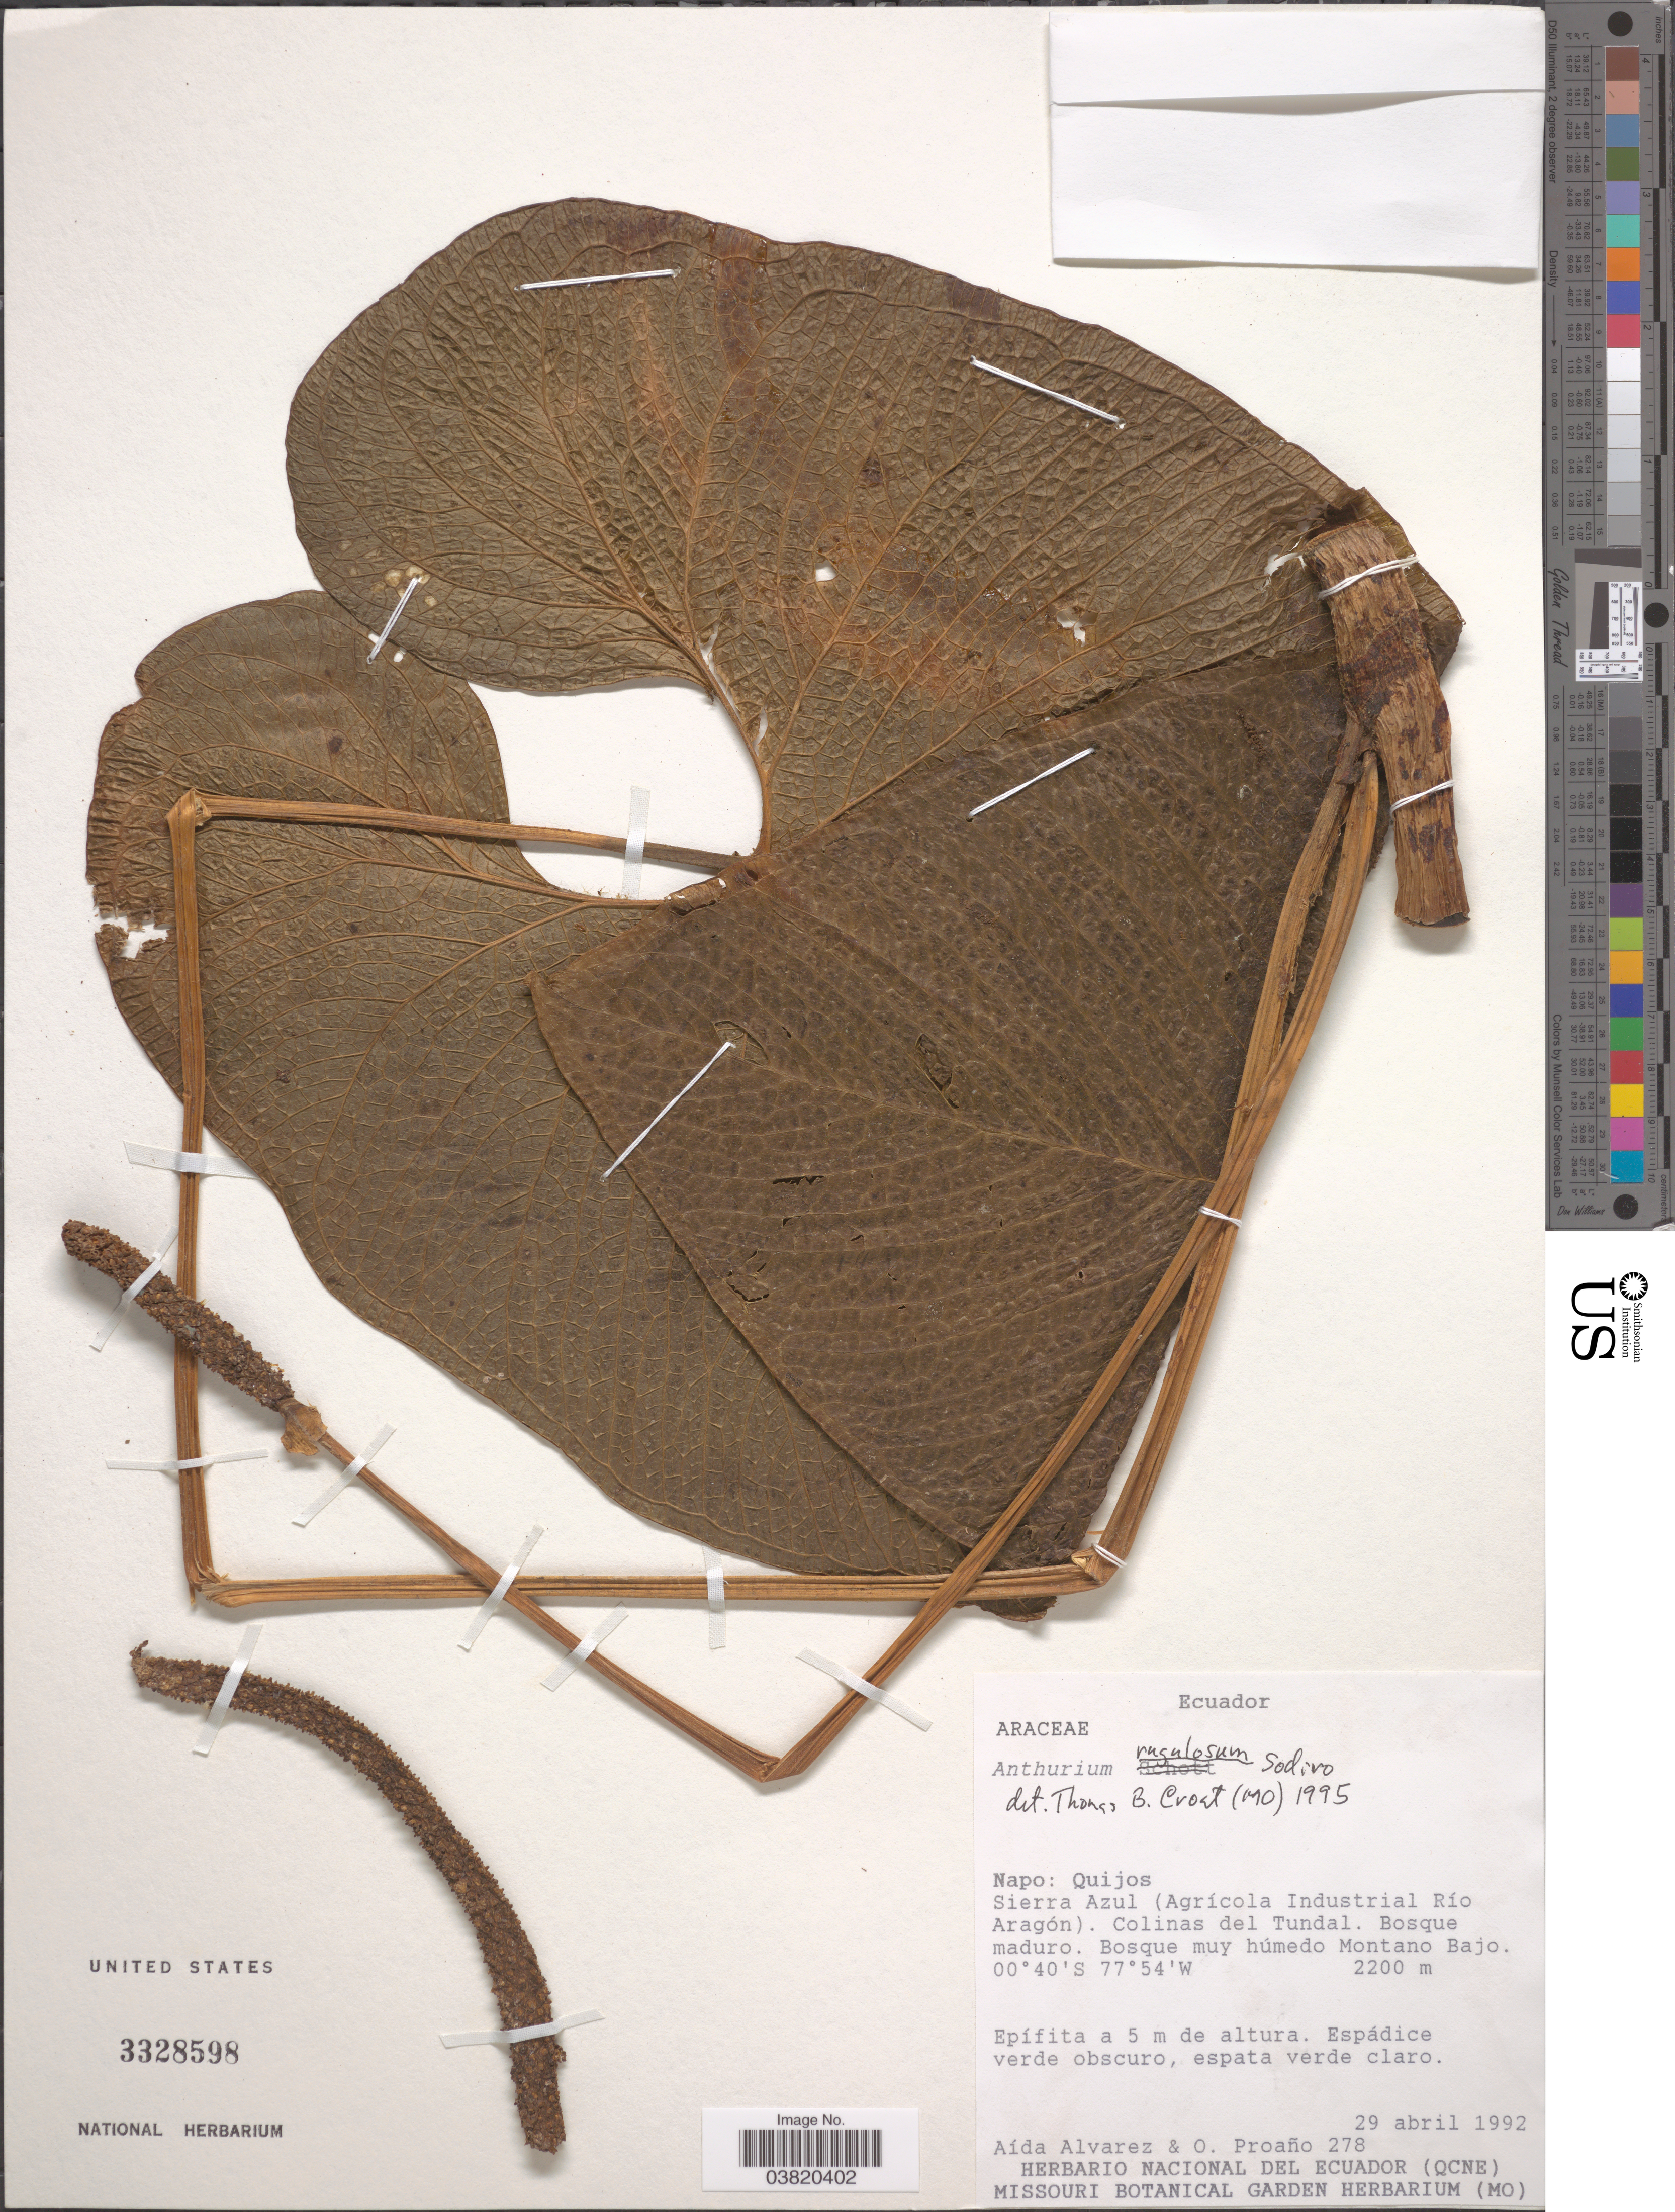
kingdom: Plantae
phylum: Tracheophyta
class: Liliopsida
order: Alismatales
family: Araceae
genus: Anthurium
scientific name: Anthurium rugulosum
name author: Sodiro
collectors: A. Alvarez & O. Proaño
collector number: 278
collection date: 1992-04-29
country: Ecuador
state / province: Napo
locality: Quijos. Sierra Azul (Agrícola Industrial Río Aragón). Colinas del Tundal. Bosque muy húmedo Montano Bajo.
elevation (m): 2200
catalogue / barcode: US 3328598